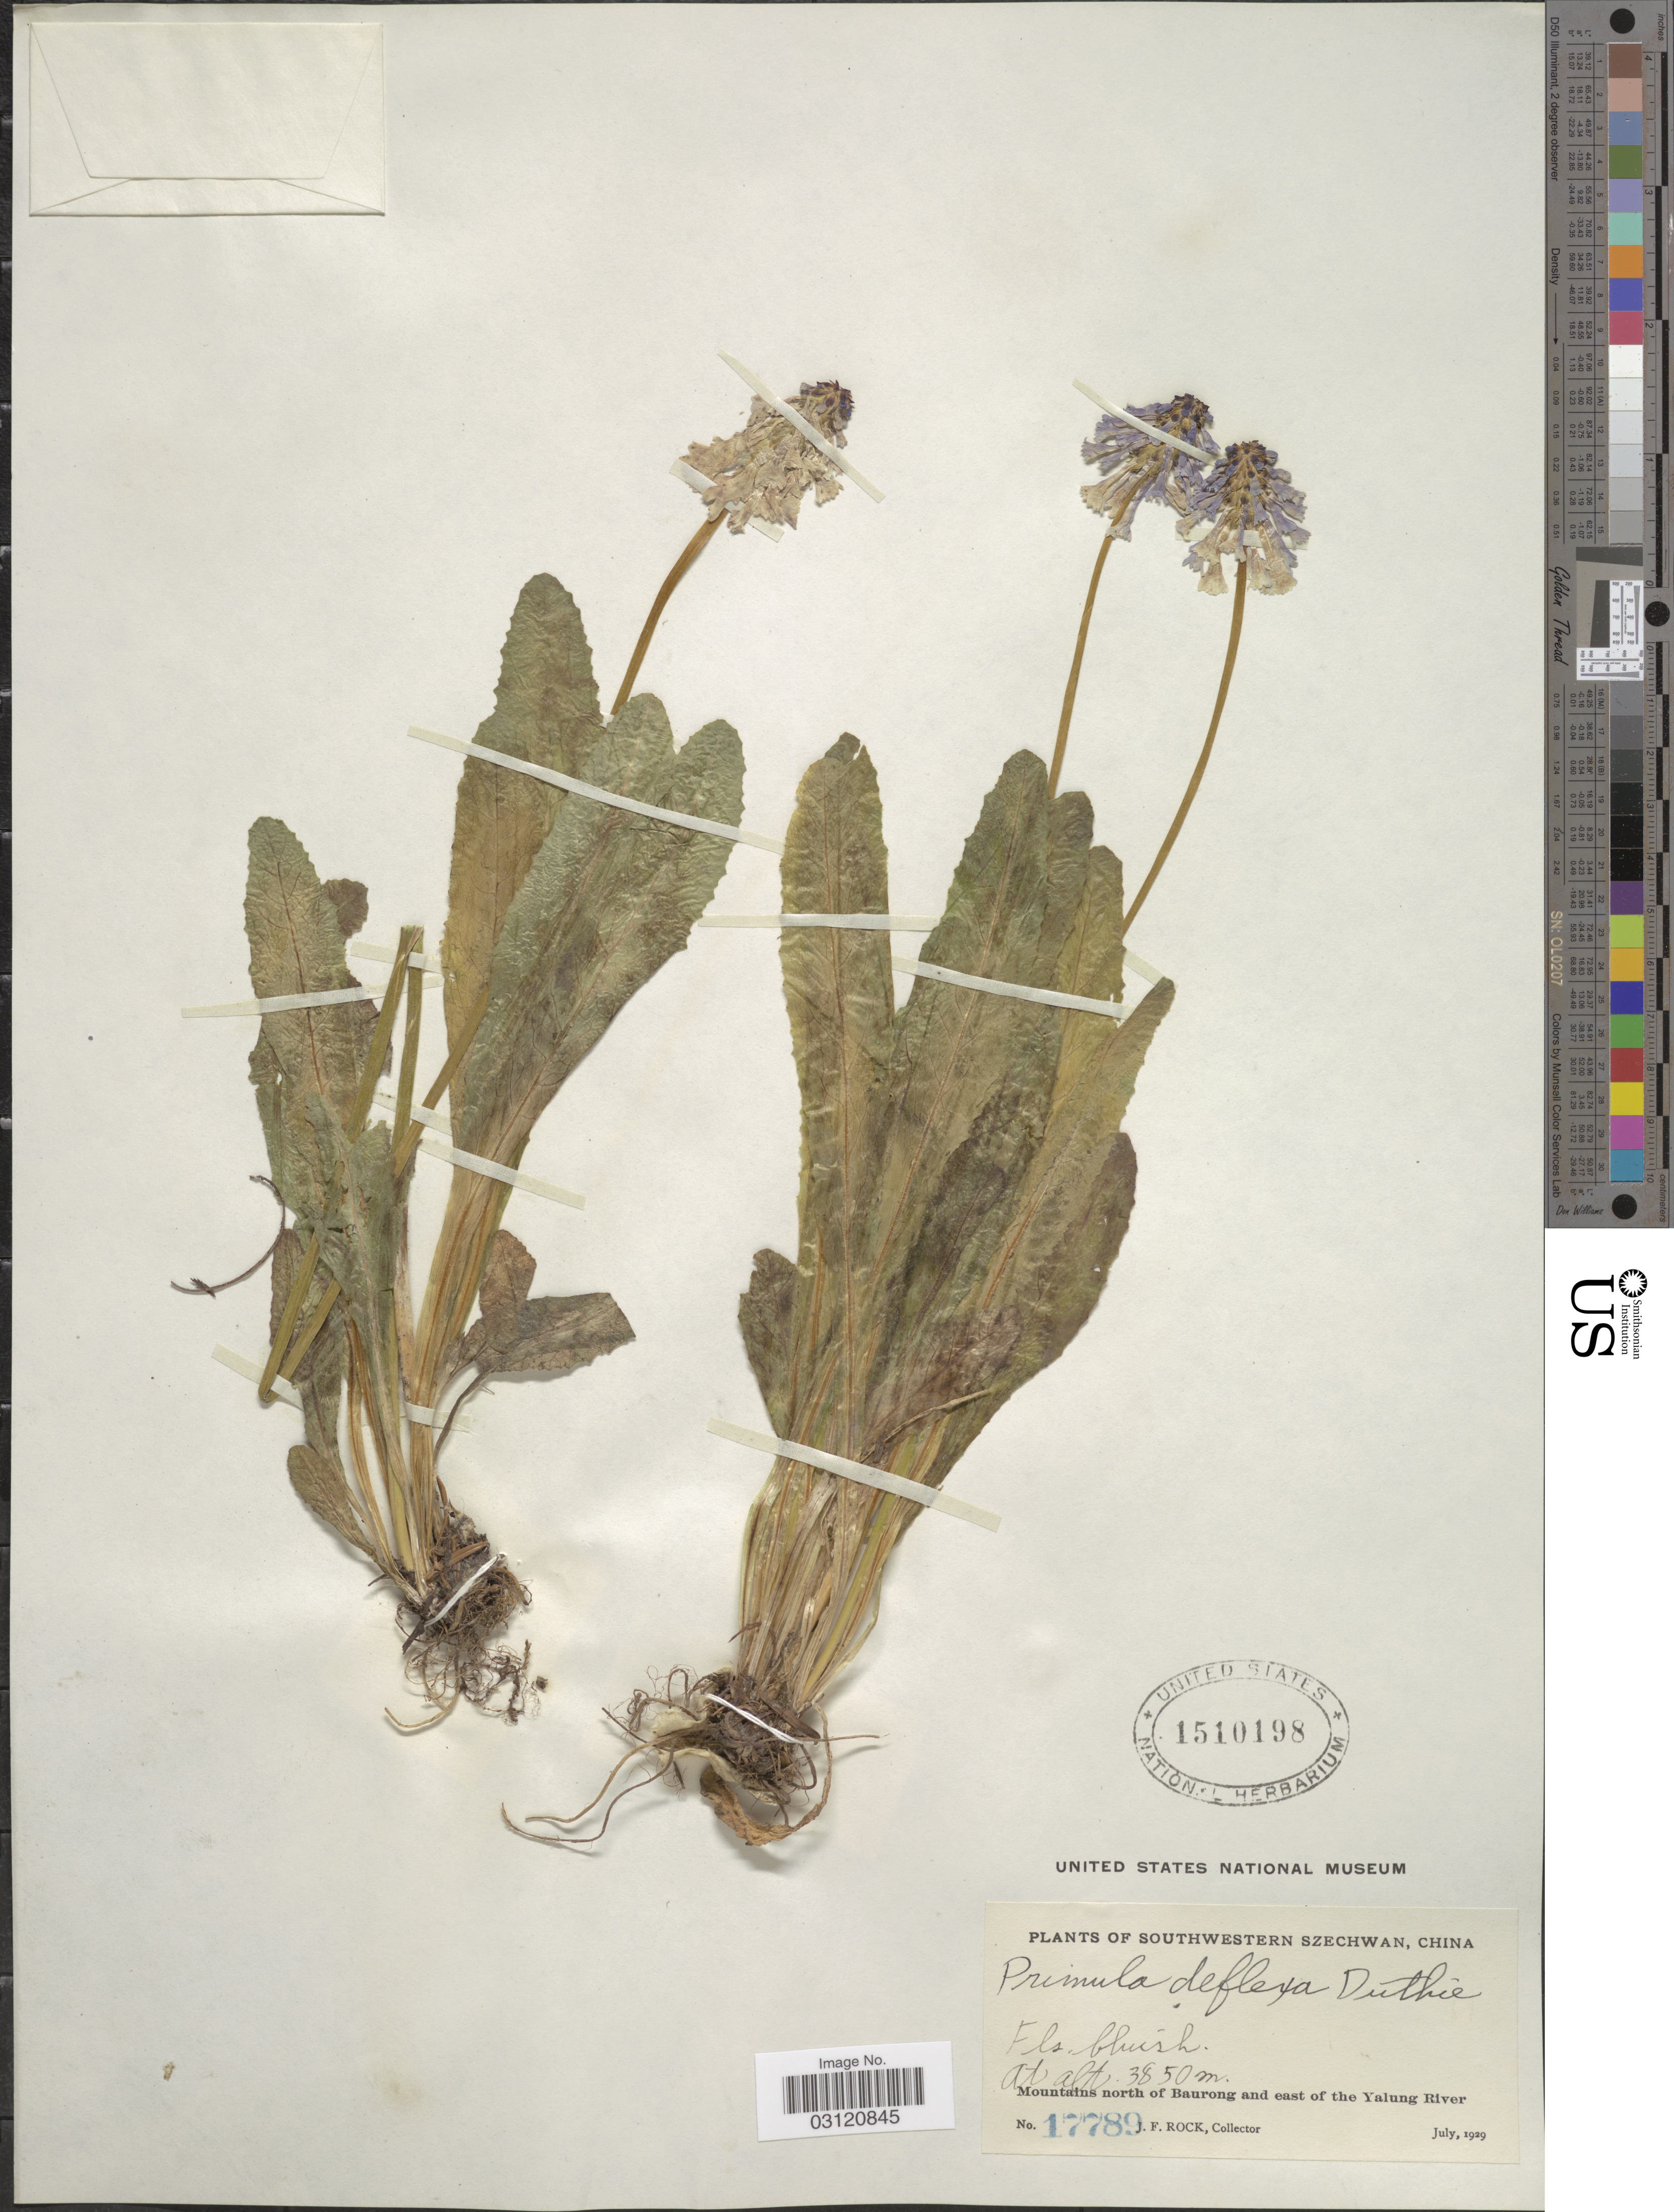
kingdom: Plantae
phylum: Tracheophyta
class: Magnoliopsida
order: Ericales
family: Primulaceae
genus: Primula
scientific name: Primula deflexa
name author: Duthie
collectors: J. Rock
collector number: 17789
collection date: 1929-07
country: China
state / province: Sichuan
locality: Southwestern Szechwan. Mountains north of Bauring and east of the Yalung River.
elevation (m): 3850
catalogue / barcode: US 1510198